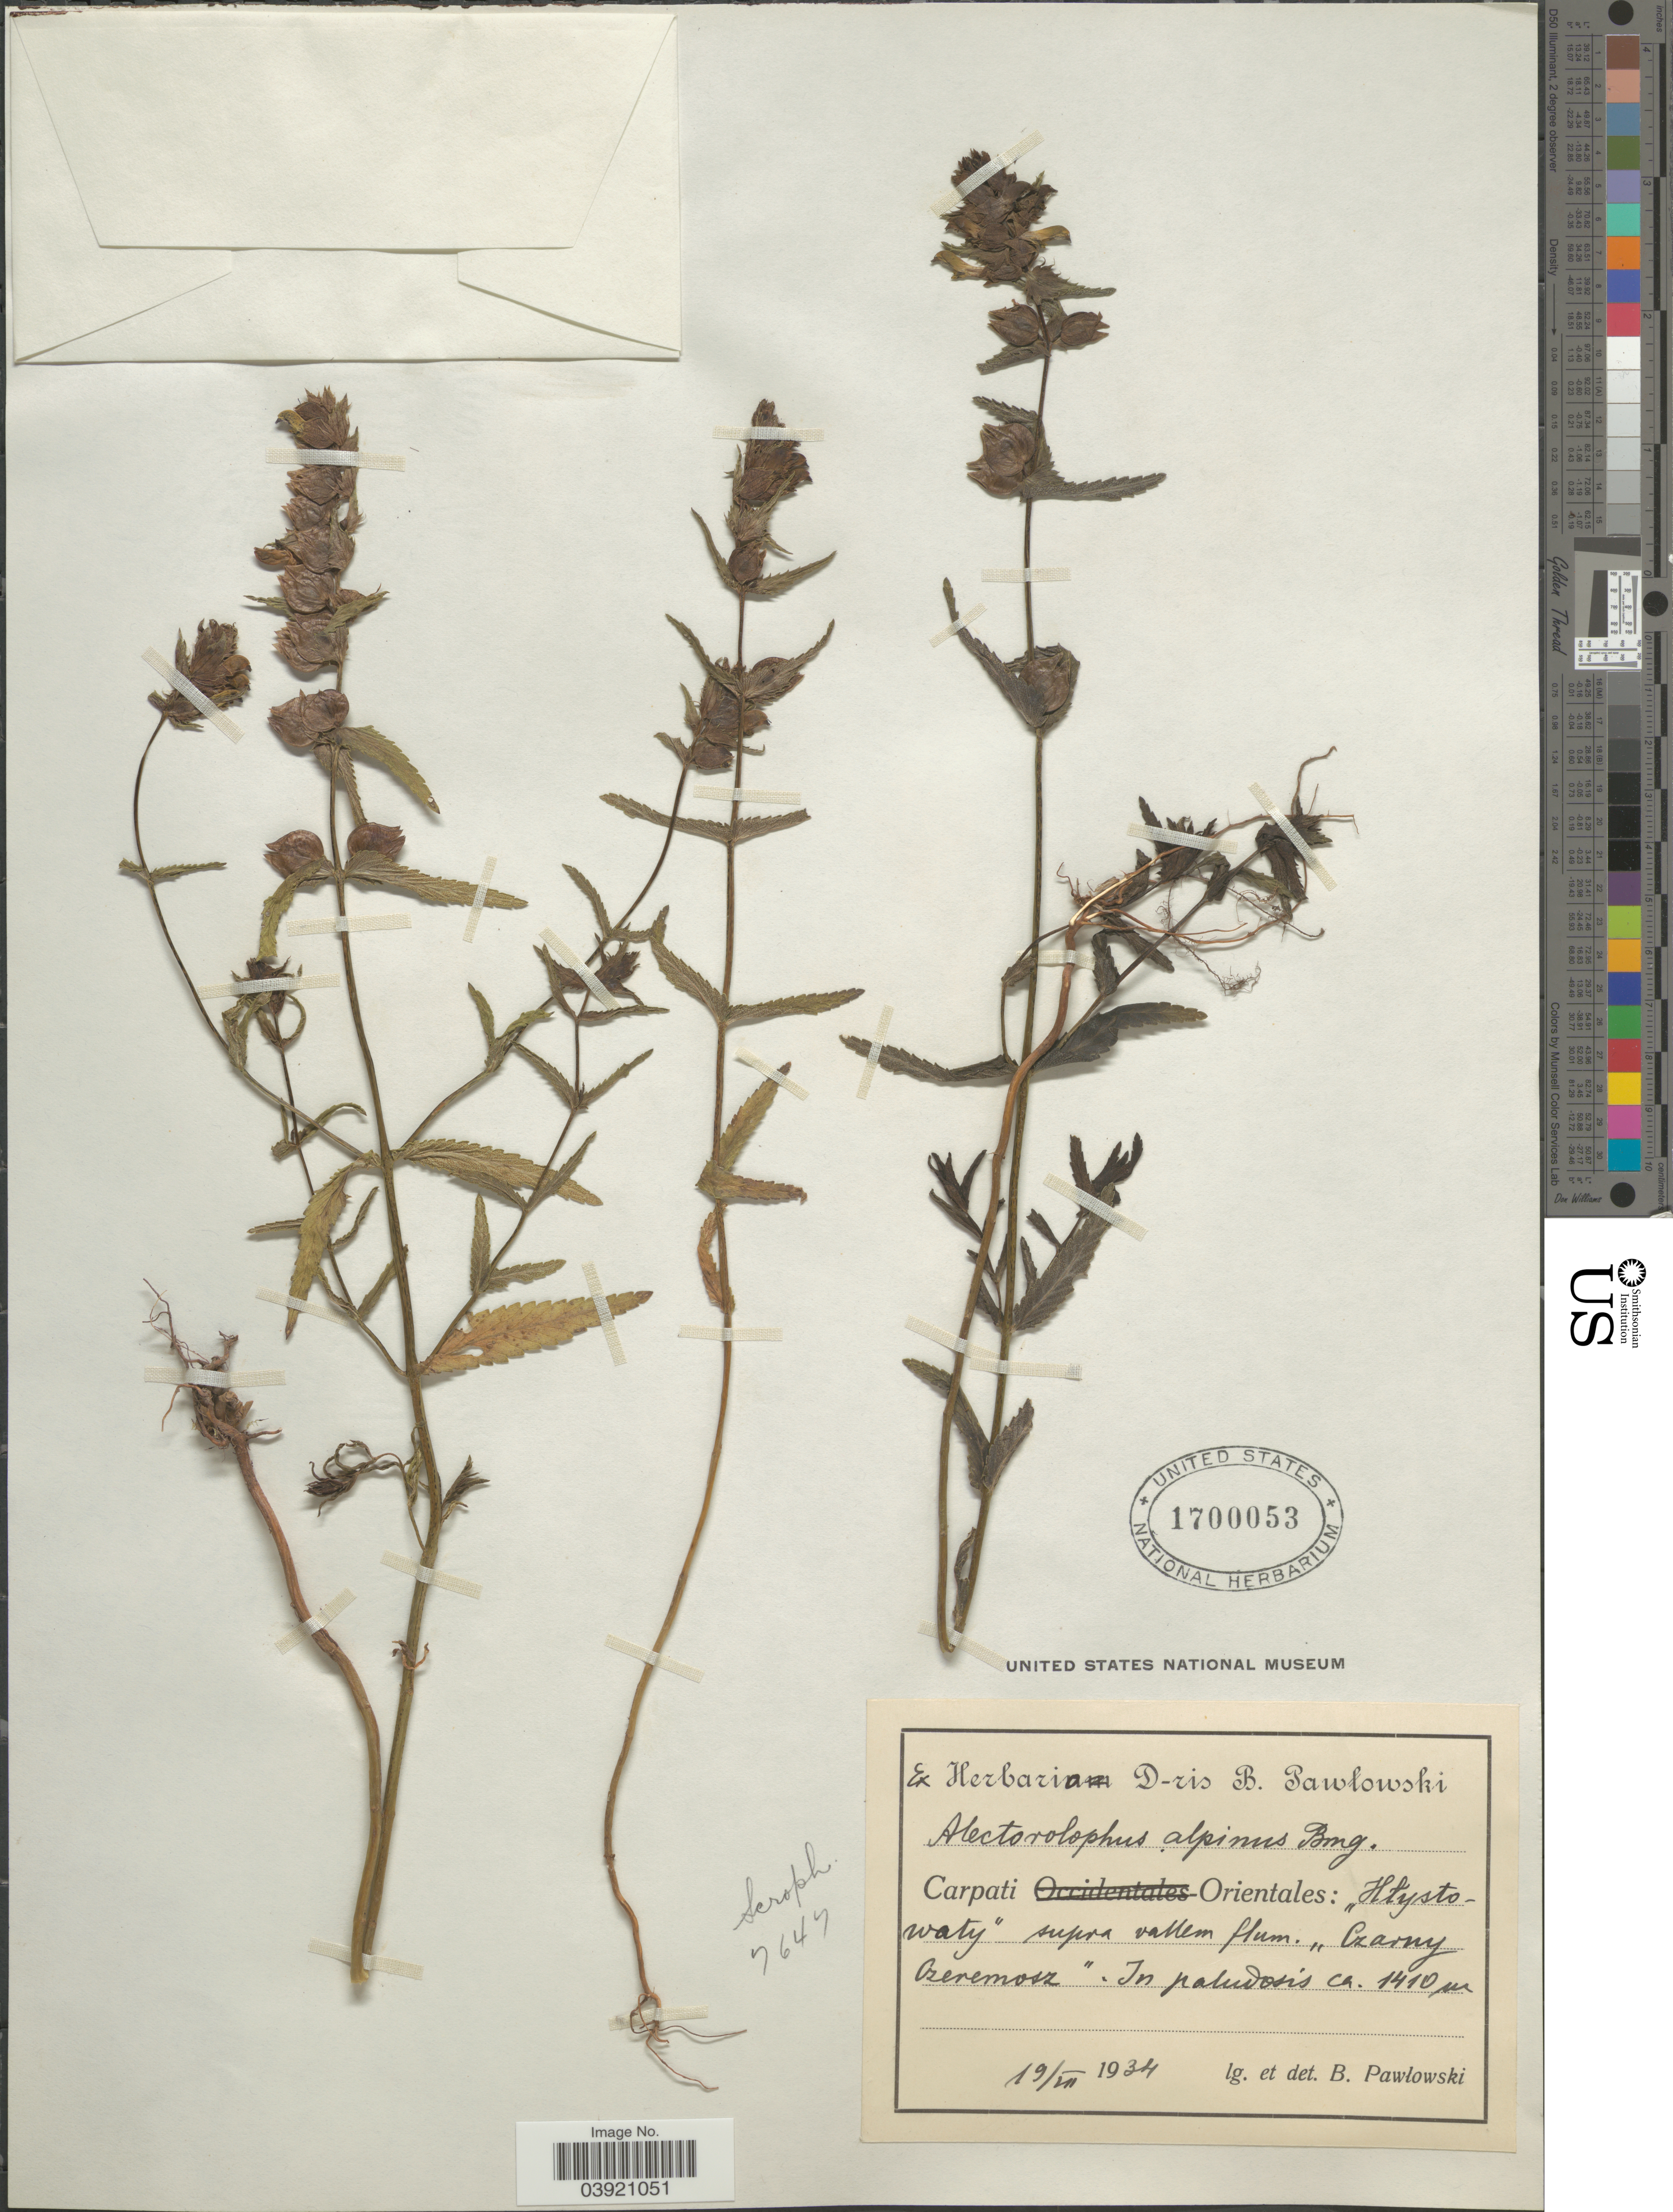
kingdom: Plantae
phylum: Tracheophyta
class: Magnoliopsida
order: Lamiales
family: Orobanchaceae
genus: Rhinanthus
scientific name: Rhinanthus alpinus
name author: (L.) Lam.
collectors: B. Pawlowski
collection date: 1934-07-19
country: Ukraine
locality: Carpati Orientales: "Hłystowaty" supra vallem flum. "Czarny Czeremosz ".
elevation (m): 1410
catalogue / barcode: US 1700053